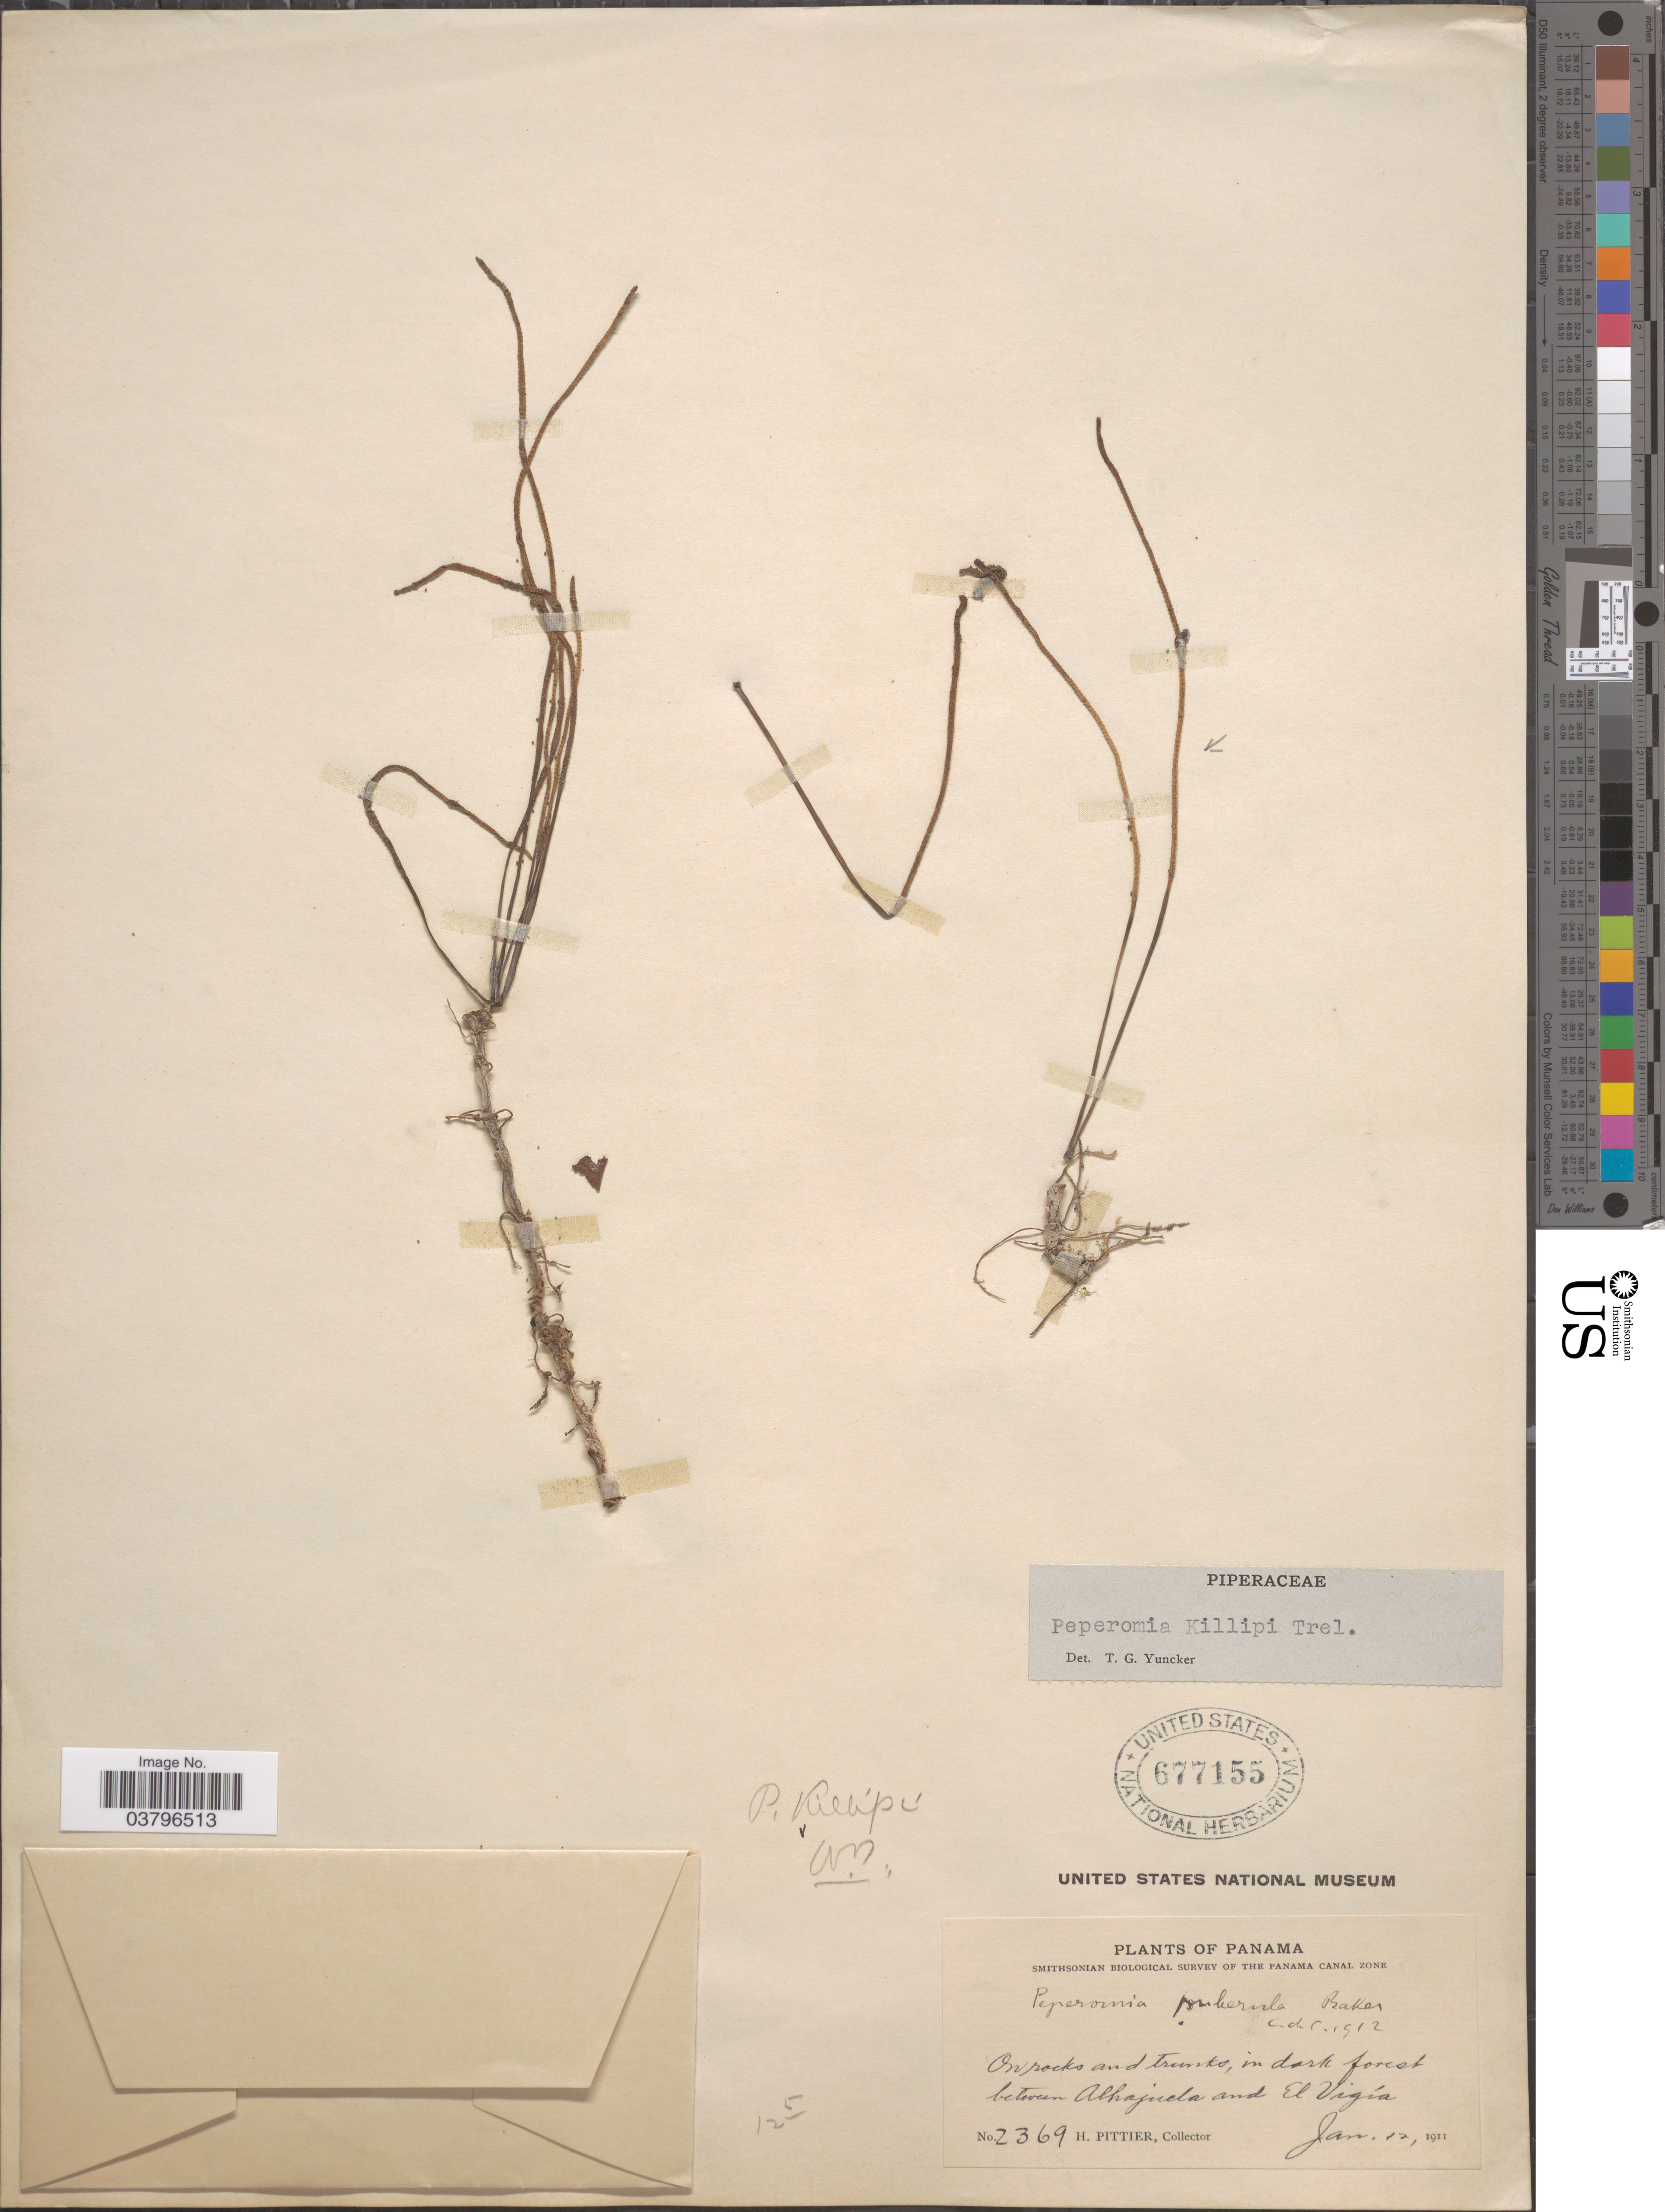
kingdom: Plantae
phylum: Tracheophyta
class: Magnoliopsida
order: Piperales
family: Piperaceae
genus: Peperomia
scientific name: Peperomia tenuifolia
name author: C. DC.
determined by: Jiménez, José Estaban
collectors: H. F. Pittier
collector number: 2369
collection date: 1911-01-12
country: Panama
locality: On rocks and trunks, in dark forest between Alhajuela and El Vigía.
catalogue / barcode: US 677155